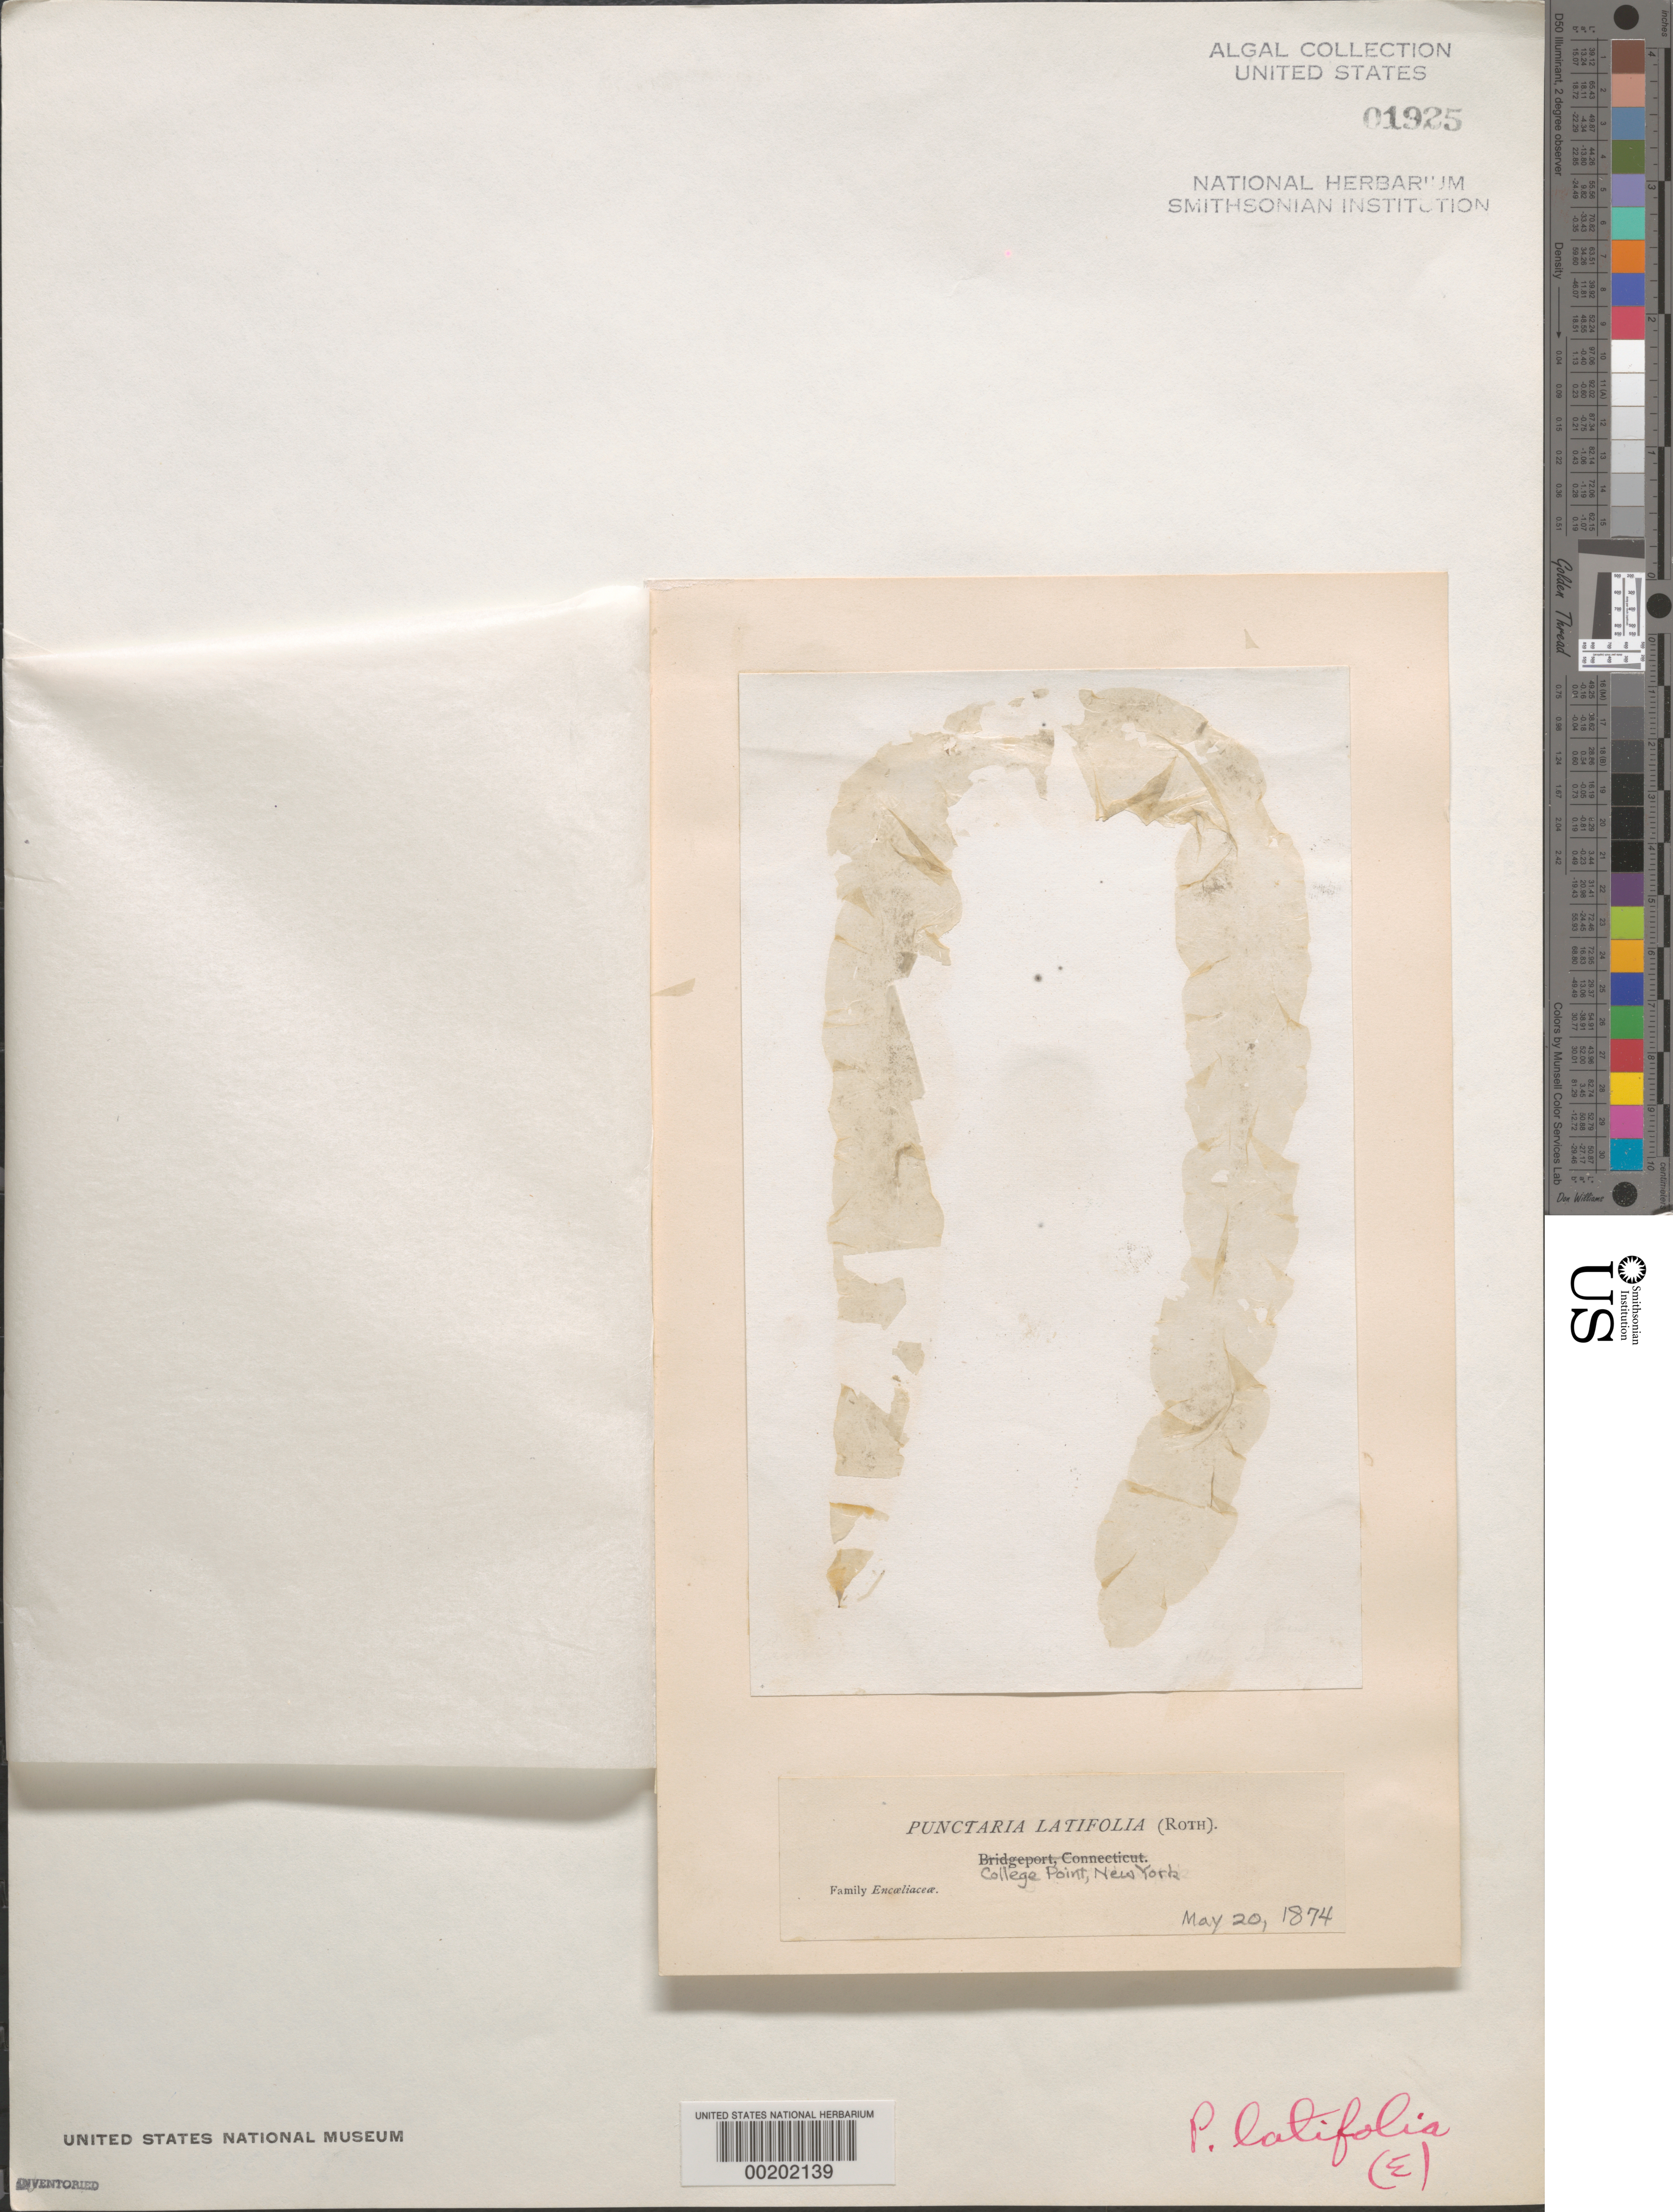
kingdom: Chromista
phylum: Ochrophyta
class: Phaeophyceae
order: Dictyosiphonales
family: Punctariaceae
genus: Punctaria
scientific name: Punctaria latifolia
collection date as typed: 20 May 1874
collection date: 1874-05-20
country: United States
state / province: New York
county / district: Queens County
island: Long Island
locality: College Point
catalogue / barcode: US 1925